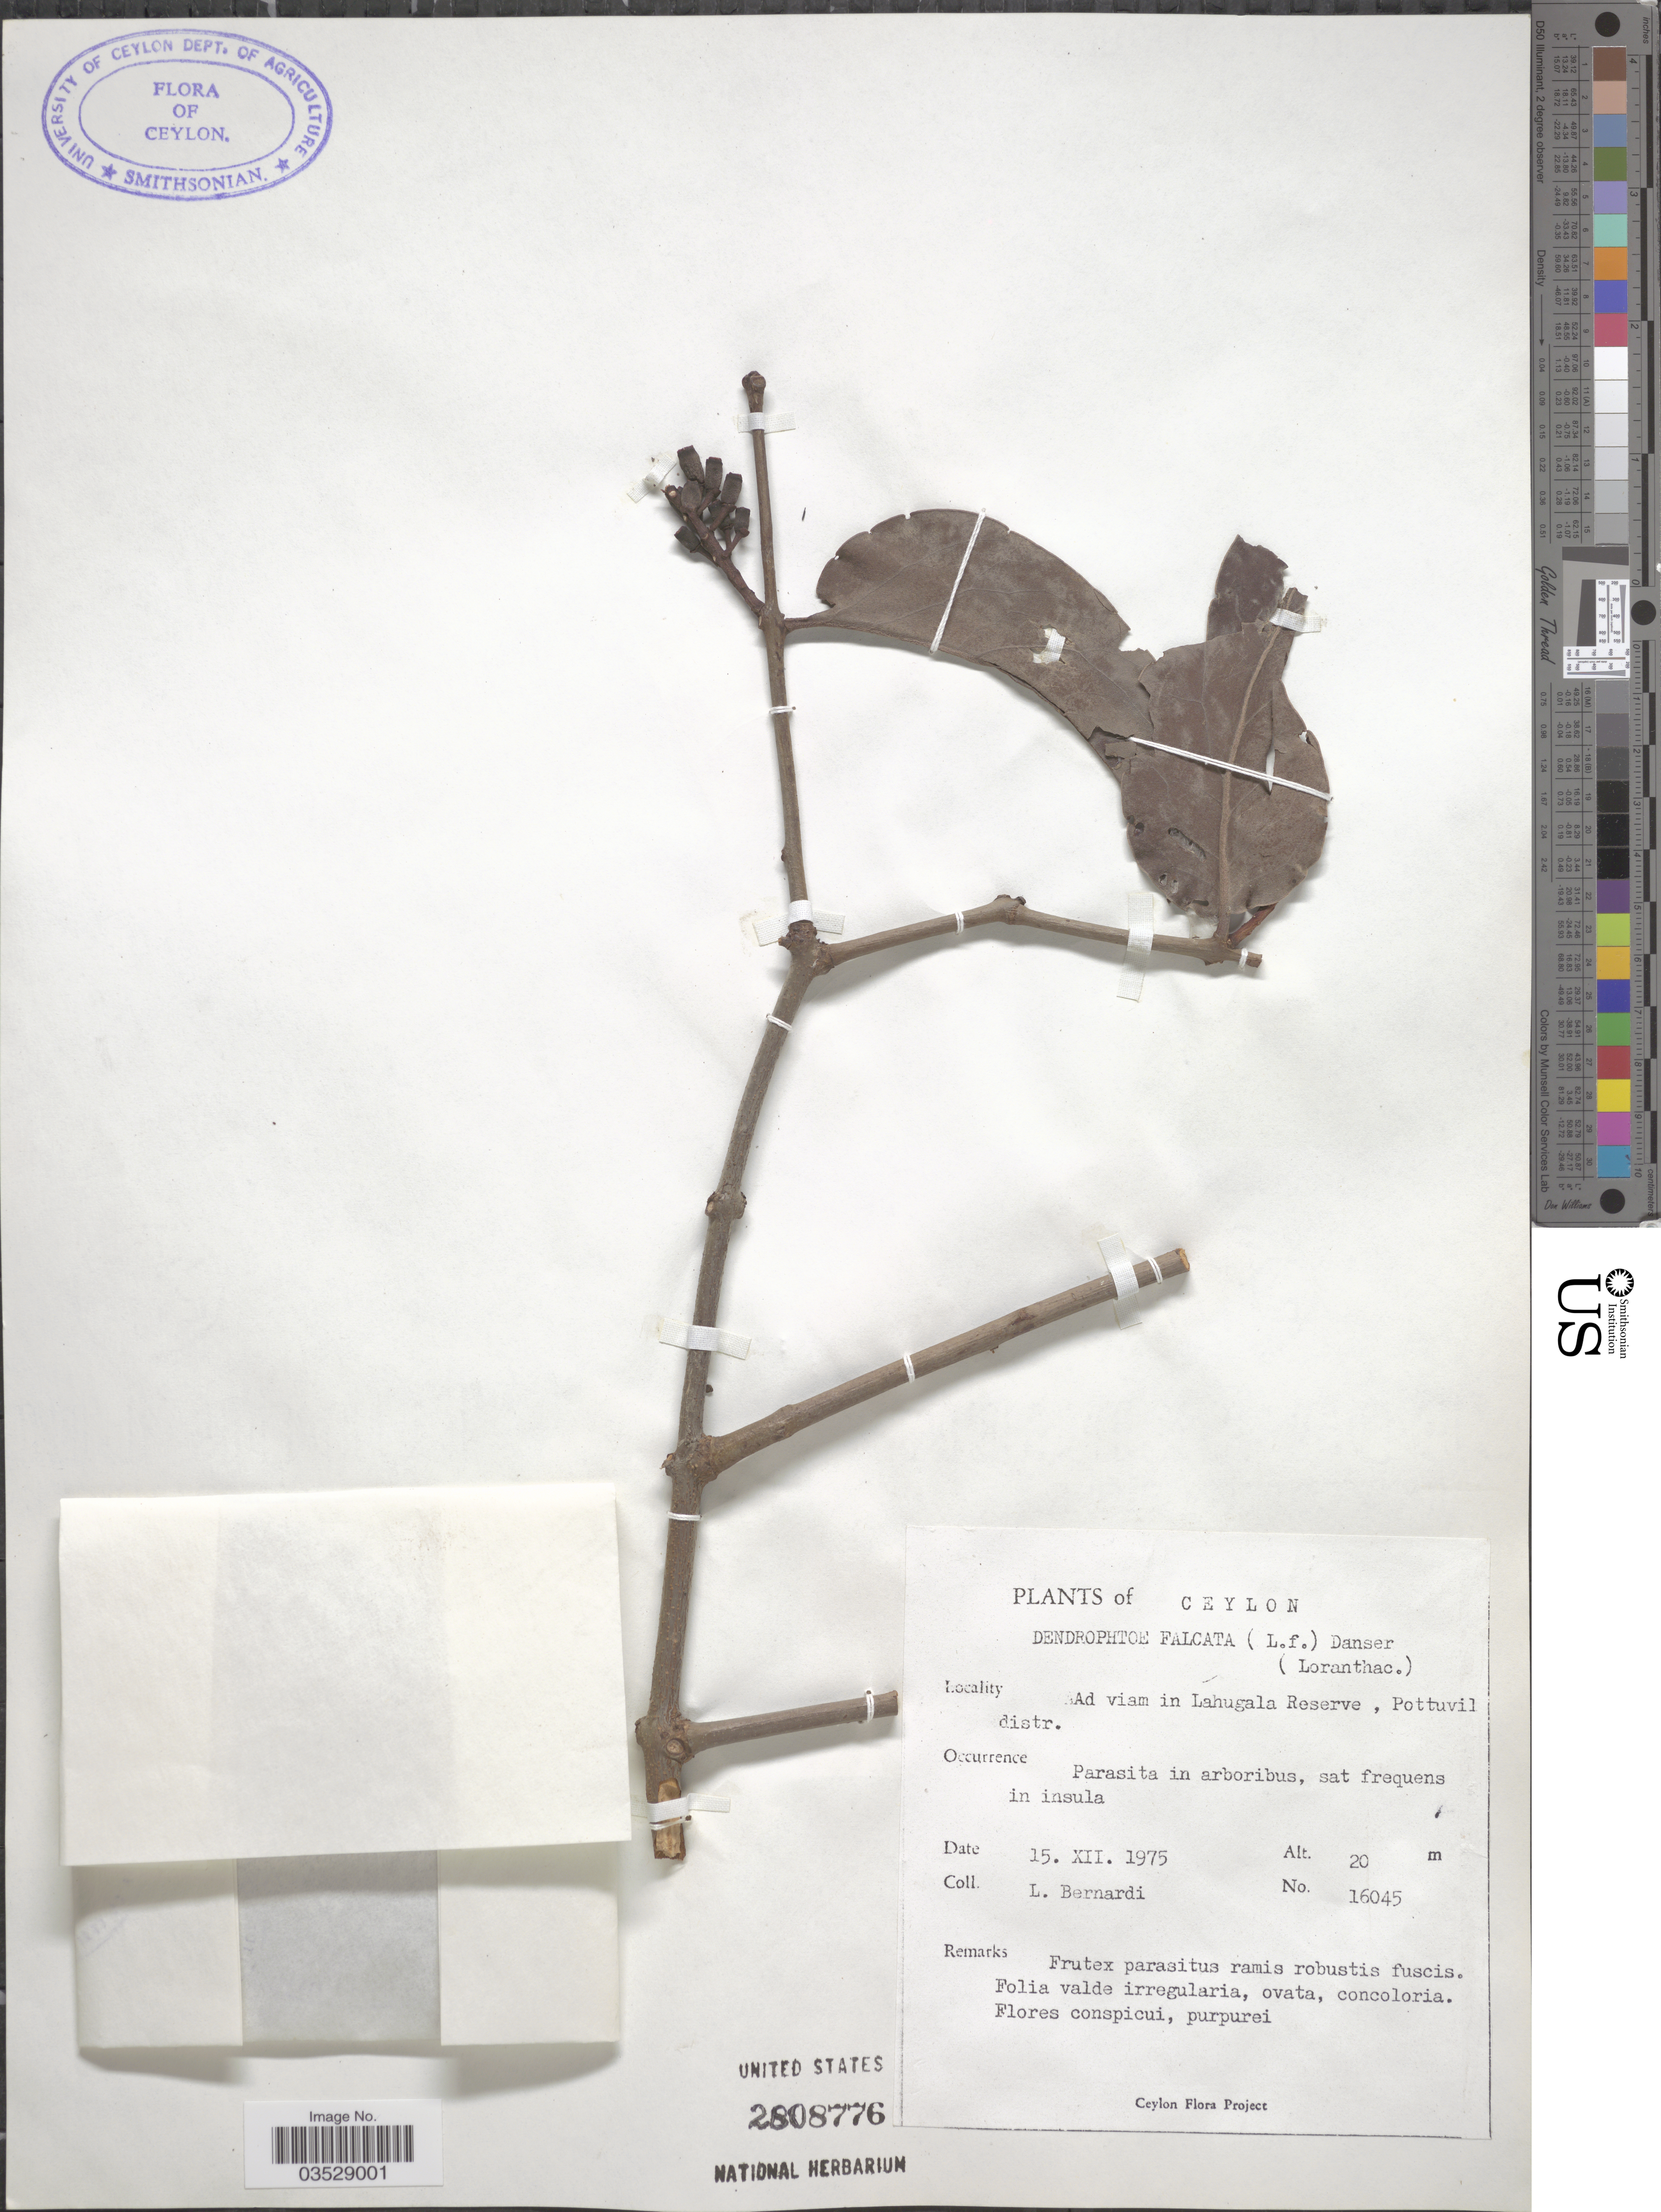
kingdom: Plantae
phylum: Tracheophyta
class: Magnoliopsida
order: Santalales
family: Loranthaceae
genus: Dendrophthoe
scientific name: Dendrophthoe falcata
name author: (L. f.) Ettingsh.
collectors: L. Bernardi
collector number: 16045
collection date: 1975-12-15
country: Sri Lanka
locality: Ceylon. Ad viam in Lahugala Reserve, Pottuvil distr.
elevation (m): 20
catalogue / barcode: US 2808776